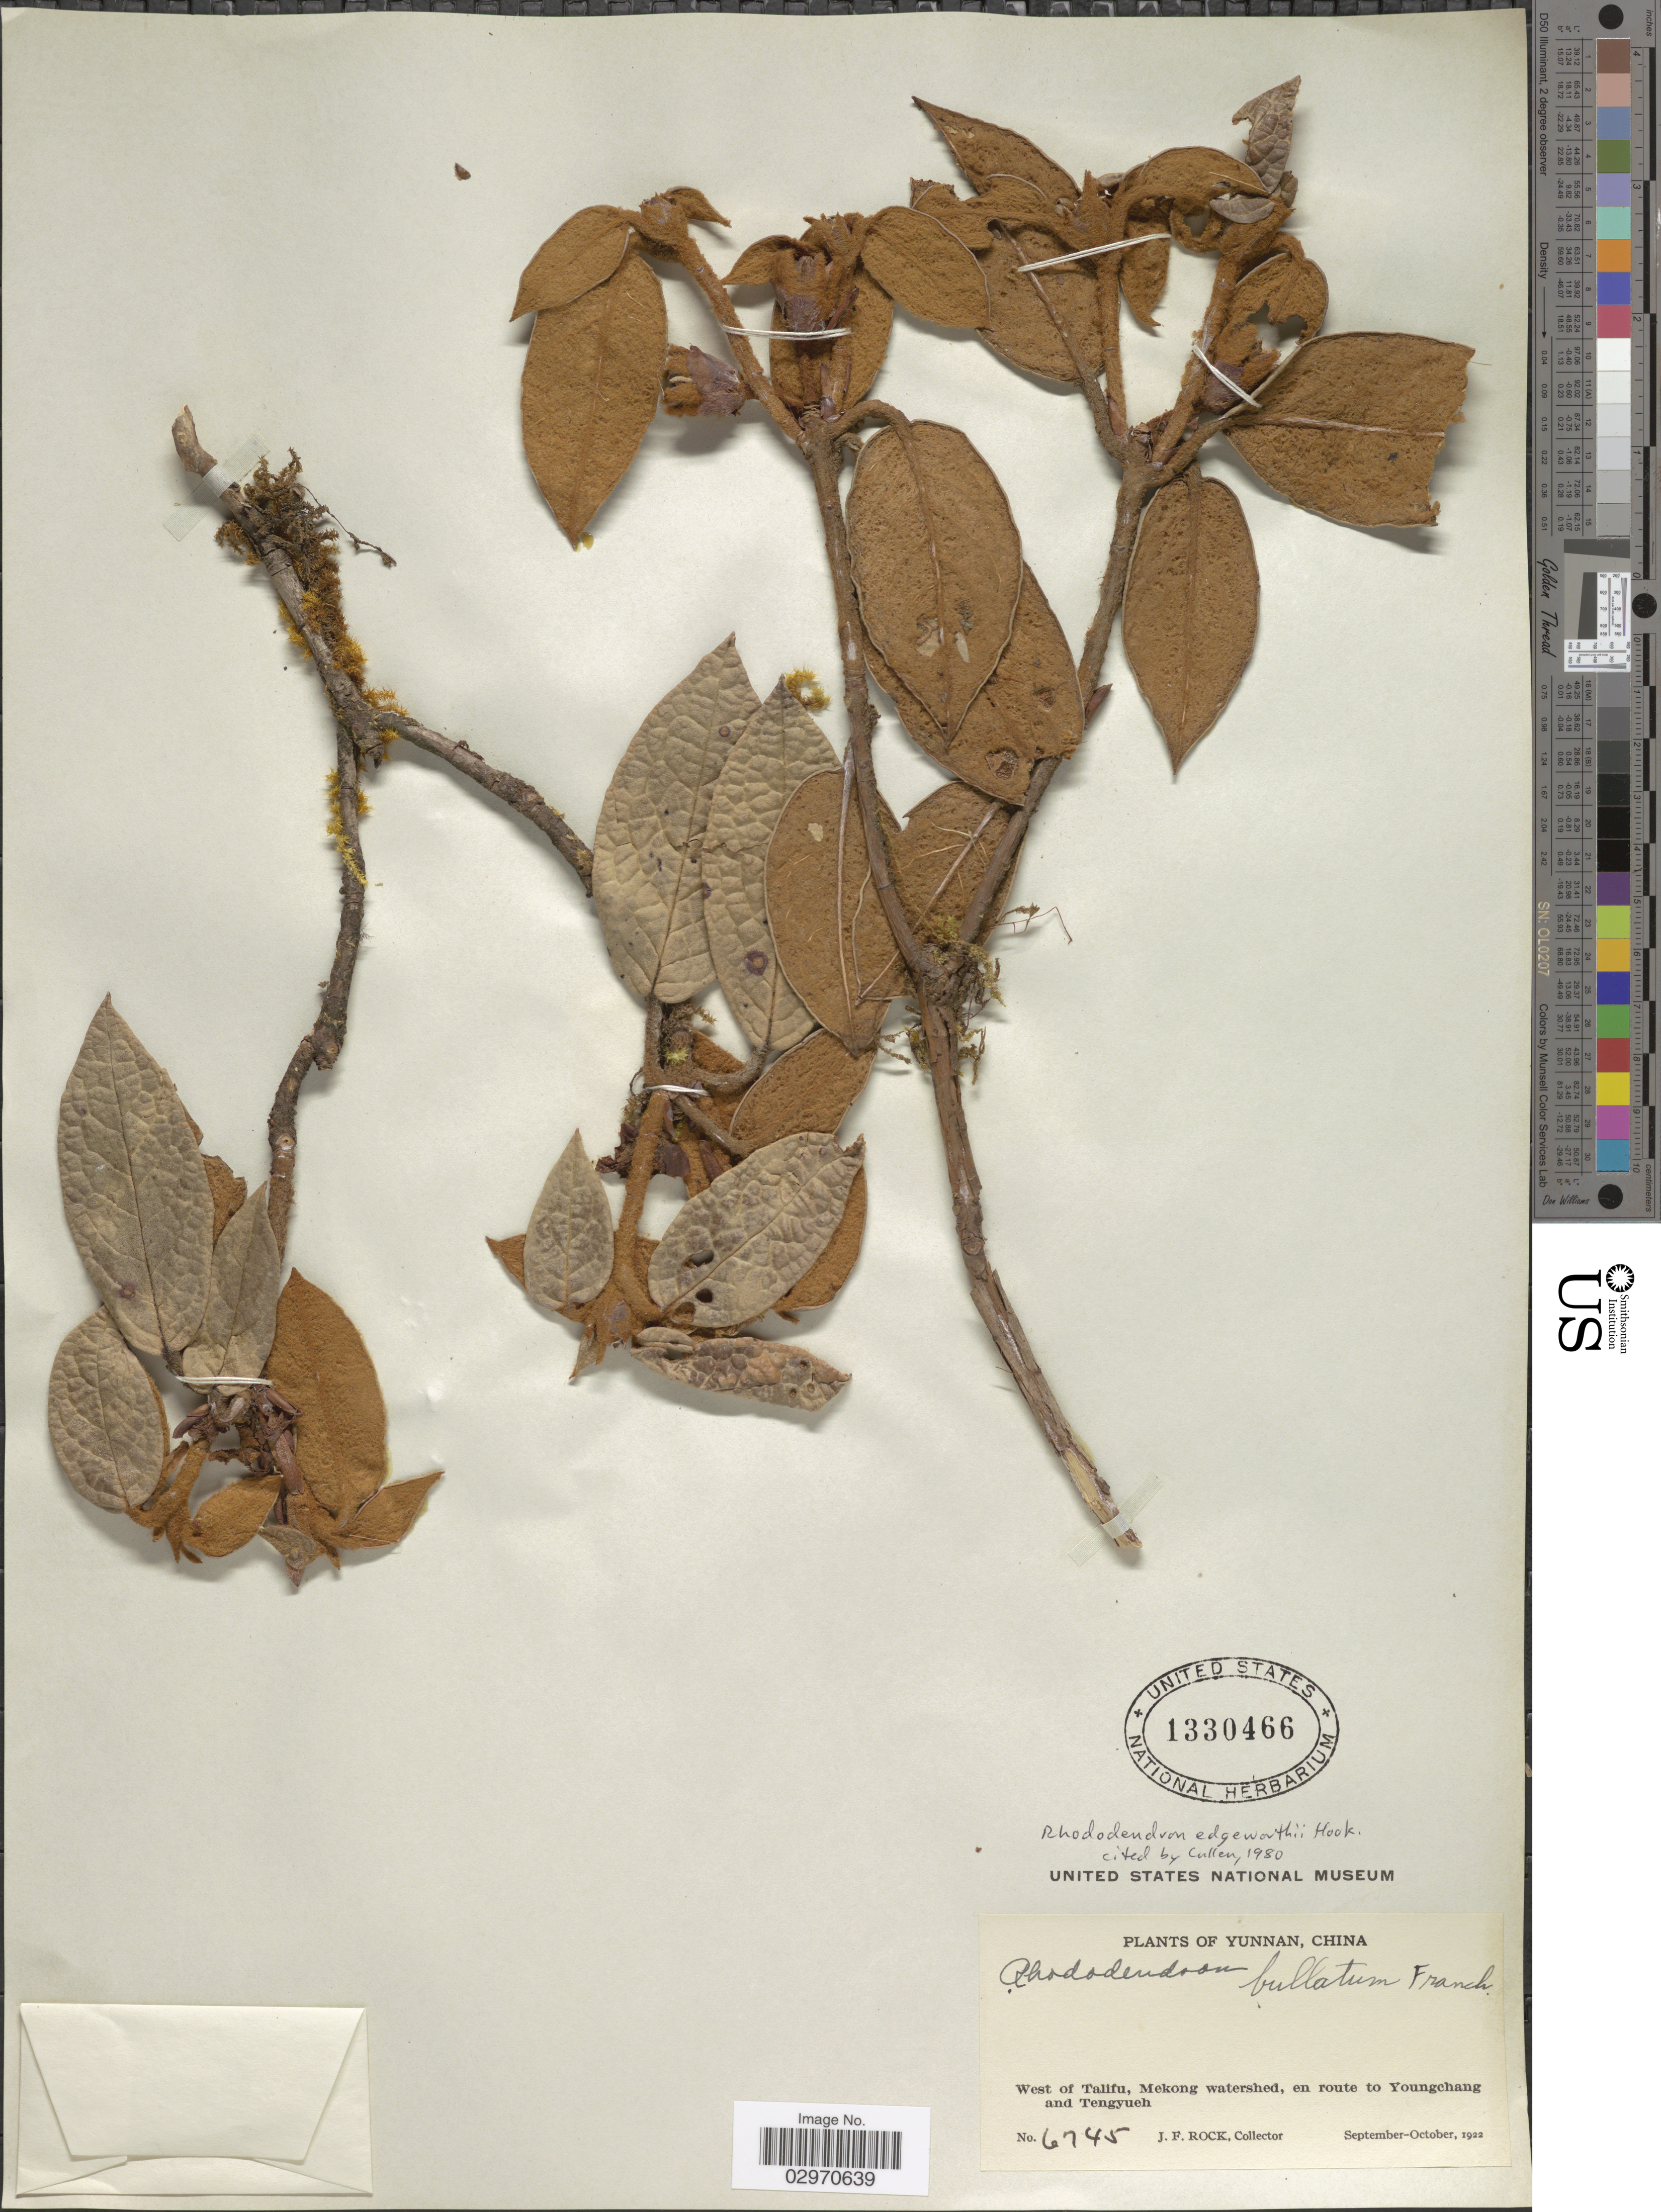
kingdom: Plantae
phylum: Tracheophyta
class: Magnoliopsida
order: Ericales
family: Ericaceae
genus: Rhododendron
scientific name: Rhododendron edgeworthii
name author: Hook.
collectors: J. Rock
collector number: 6745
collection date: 1922-09/1922-10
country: China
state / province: Yunnan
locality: West of Talifu, Mekong watershed, en route to Youngchang and Tengyueh.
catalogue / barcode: US 1330466